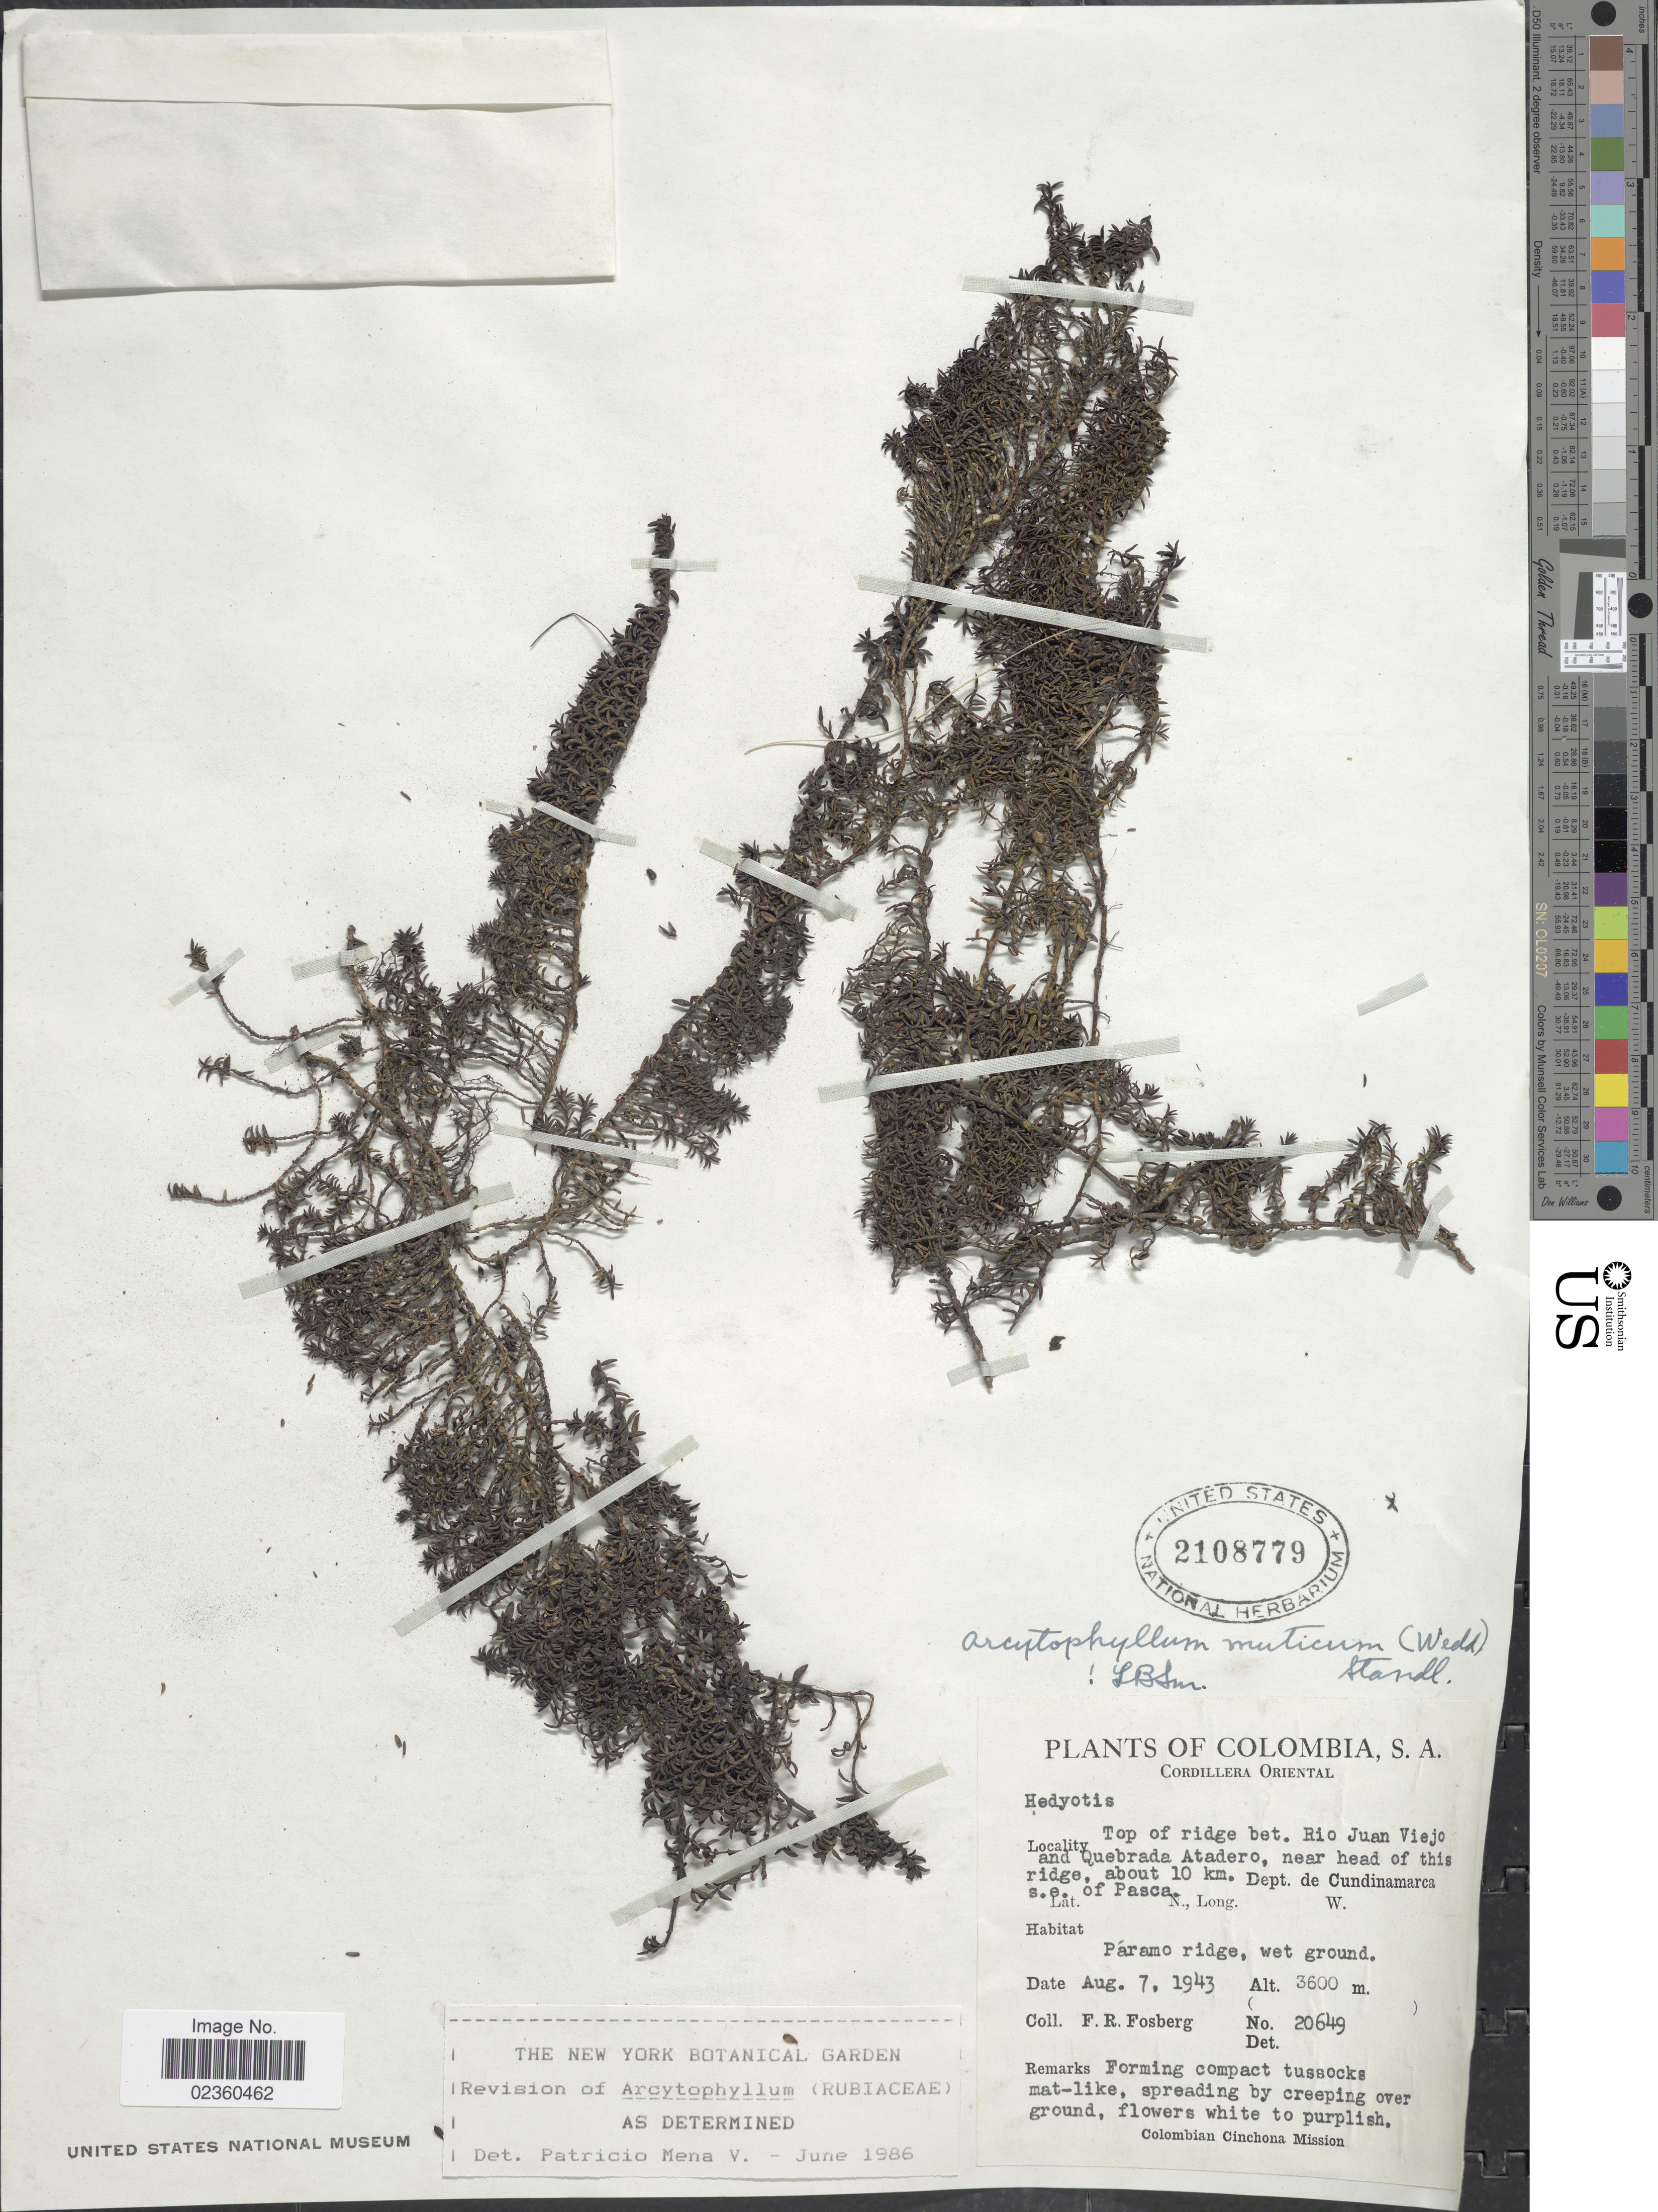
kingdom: Plantae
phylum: Tracheophyta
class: Magnoliopsida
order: Gentianales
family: Rubiaceae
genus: Arcytophyllum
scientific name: Arcytophyllum muticum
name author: (Wedd.) Standl.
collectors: F. R. Fosberg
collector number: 20649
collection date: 1943-08-07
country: Colombia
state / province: Cundinamarca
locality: Cordillera Oriental, Top of ridge bet. Rio Juan Viejo and Quebrada Atadero, near head of this ridge, about 10 km. s.e. of Pasca Dept. de Cundinamarca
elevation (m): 3600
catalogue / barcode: US 2108779